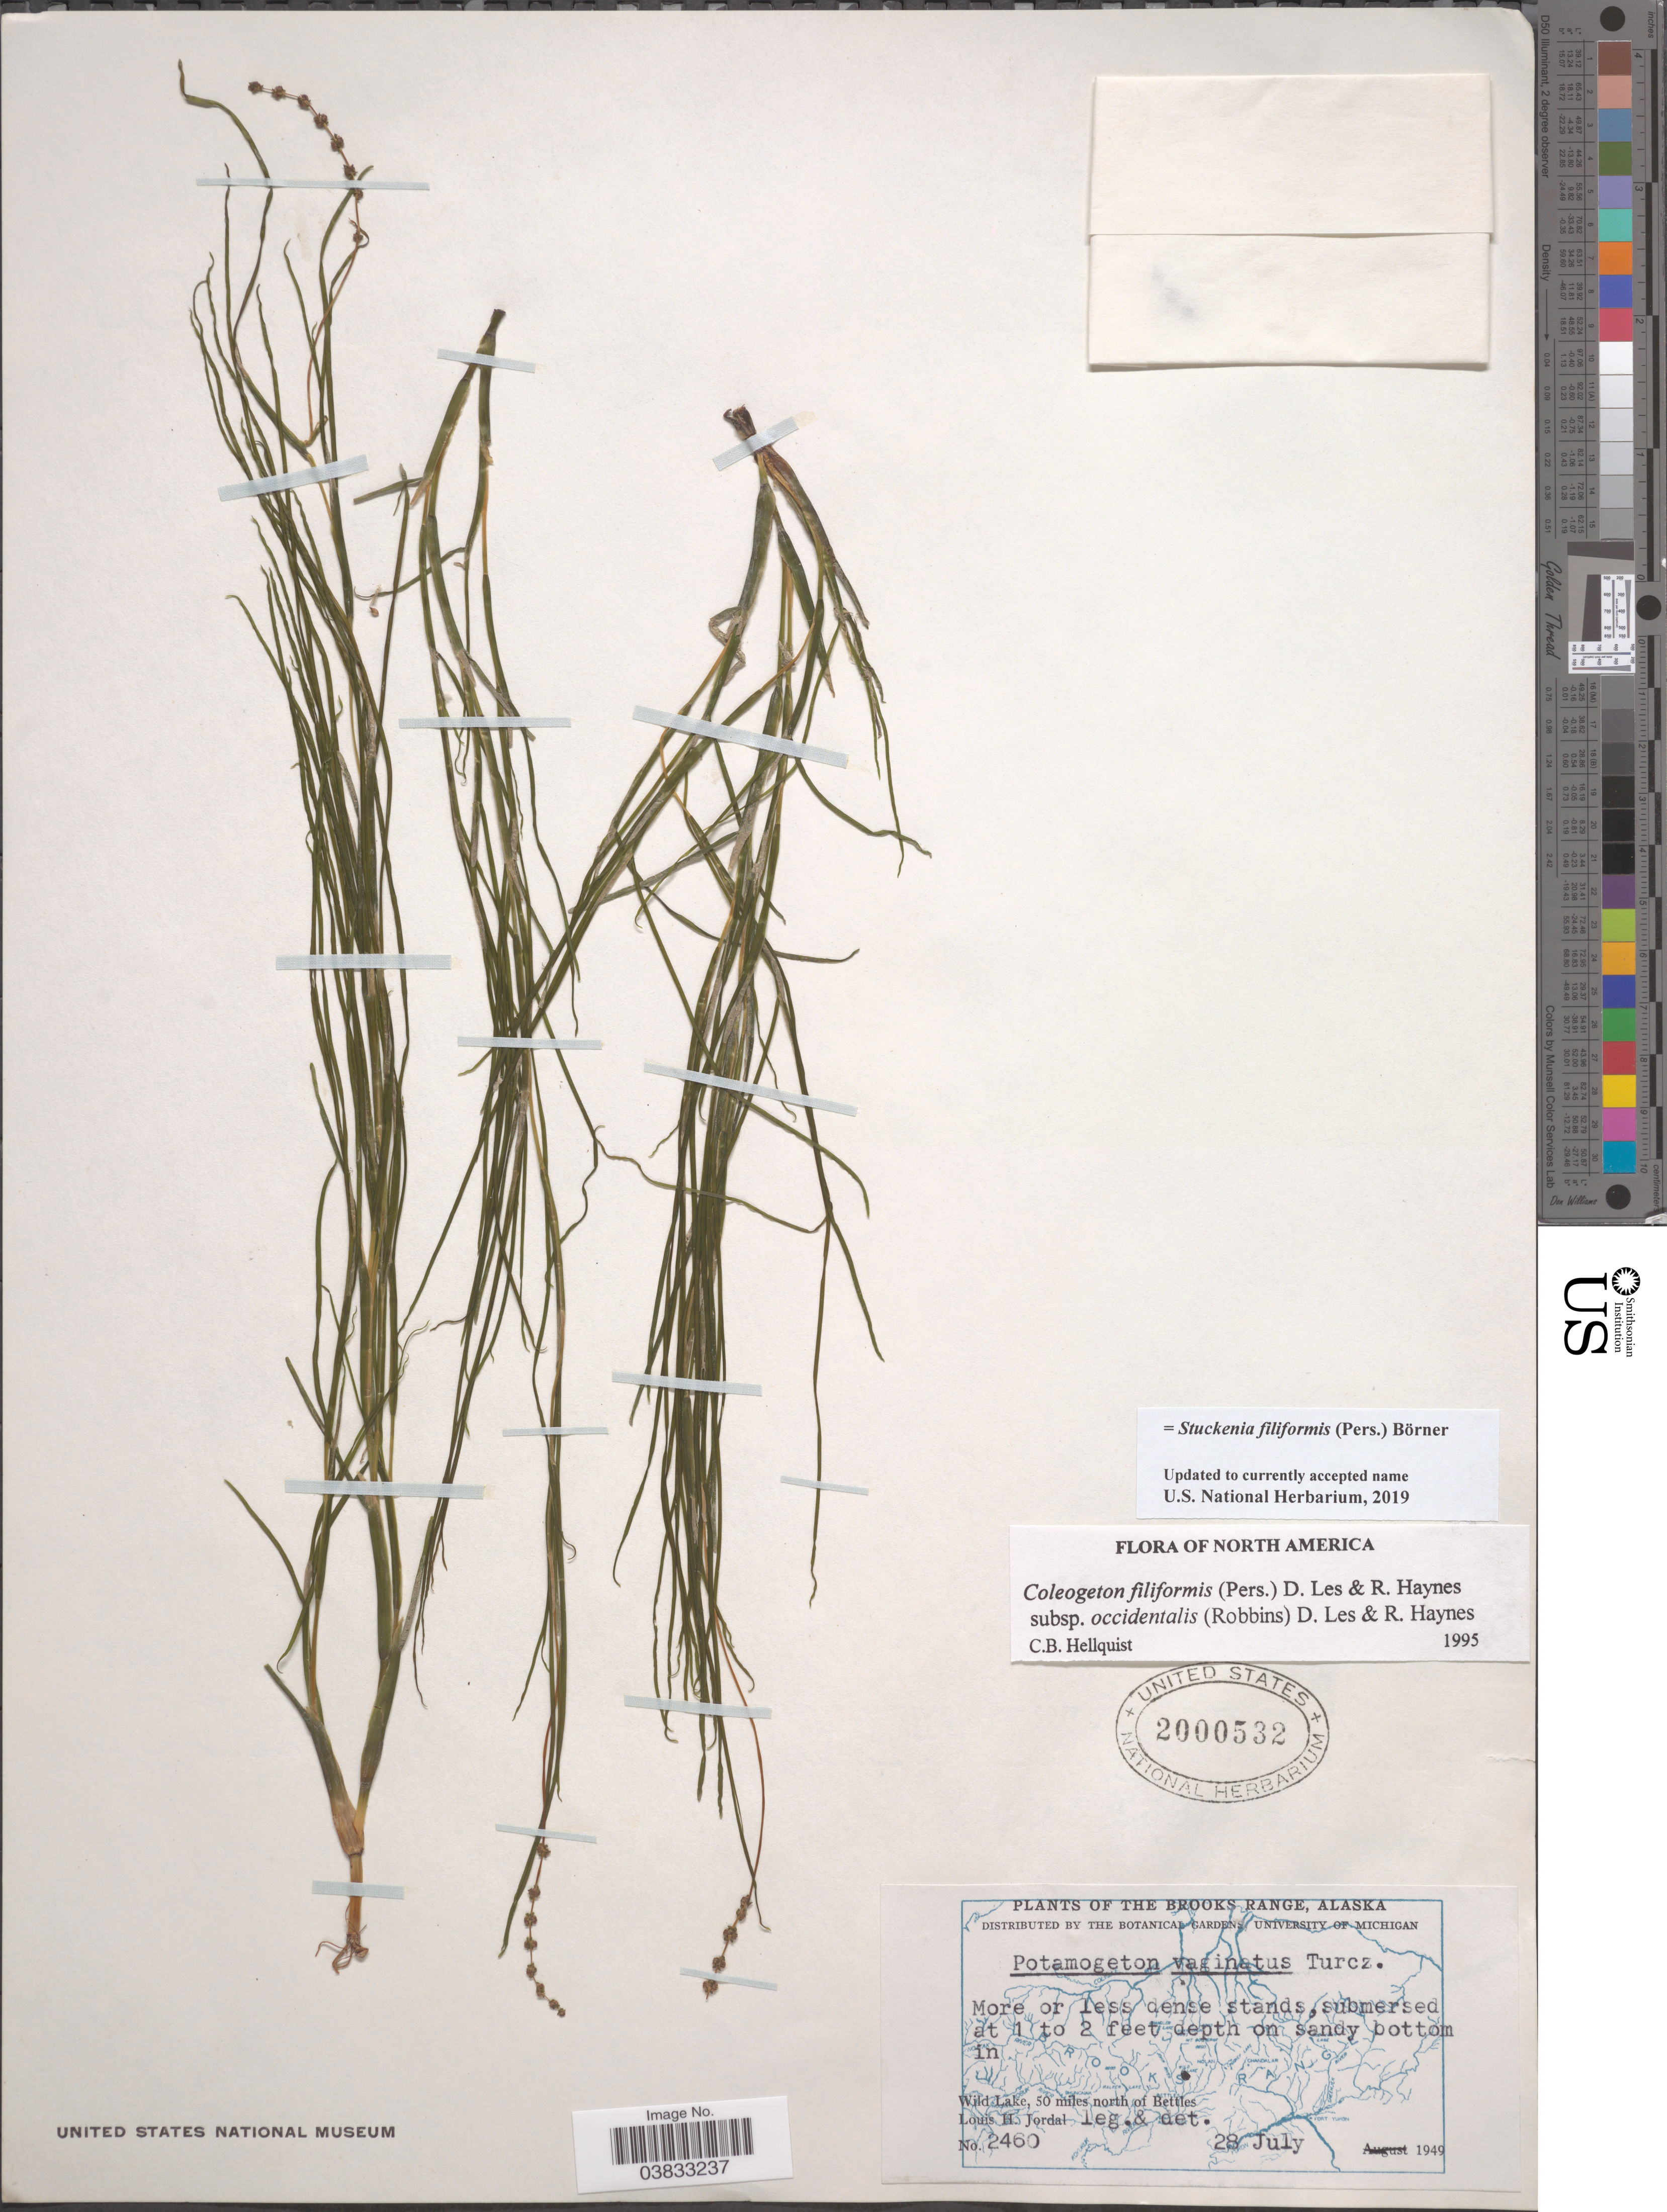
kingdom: Plantae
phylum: Tracheophyta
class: Liliopsida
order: Alismatales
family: Potamogetonaceae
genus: Stuckenia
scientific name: Stuckenia filiformis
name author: (Pers.) Börner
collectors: L. Jordal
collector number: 2460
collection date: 1949-07-28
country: United States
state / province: Alaska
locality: The Brooks Range. Wild Lake, 50 miles north of Bettles.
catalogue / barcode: US 2000532